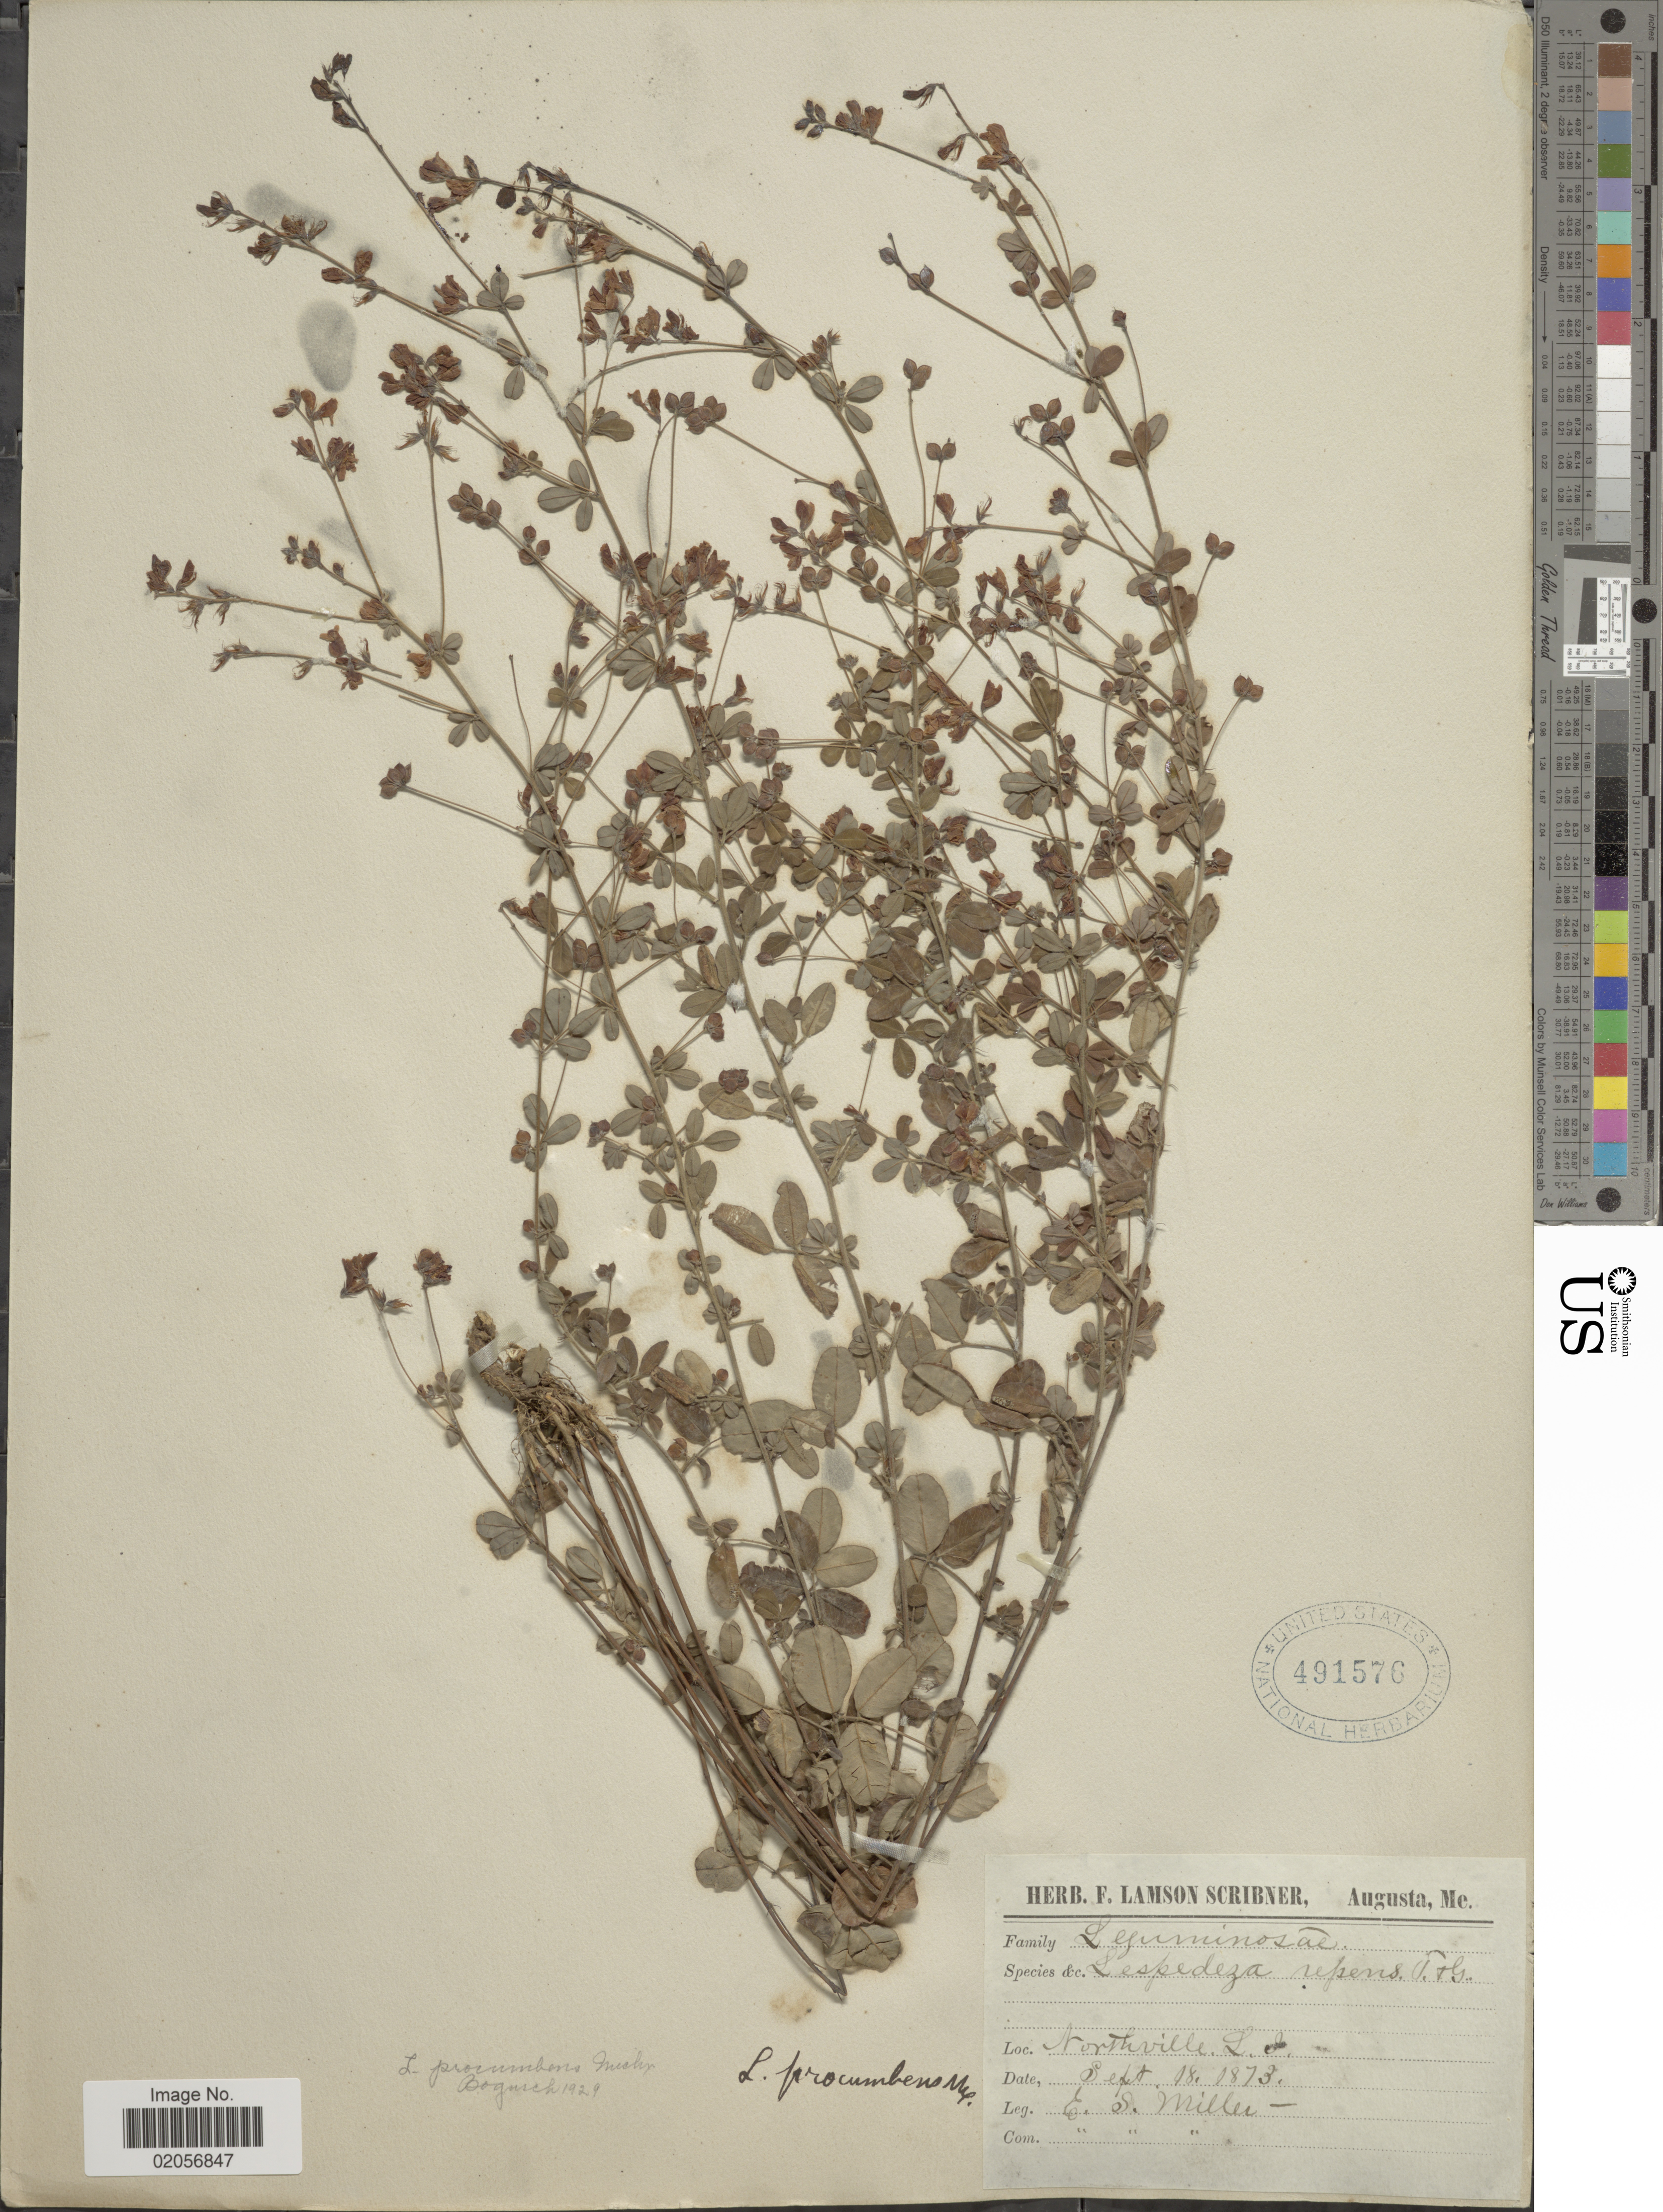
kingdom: Plantae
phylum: Tracheophyta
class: Magnoliopsida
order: Fabales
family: Fabaceae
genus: Lespedeza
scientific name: Lespedeza procumbens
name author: Michx.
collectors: E. S. Miller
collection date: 1873-09-18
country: United States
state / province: New York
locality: Northville, L.I.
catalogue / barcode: US 491576